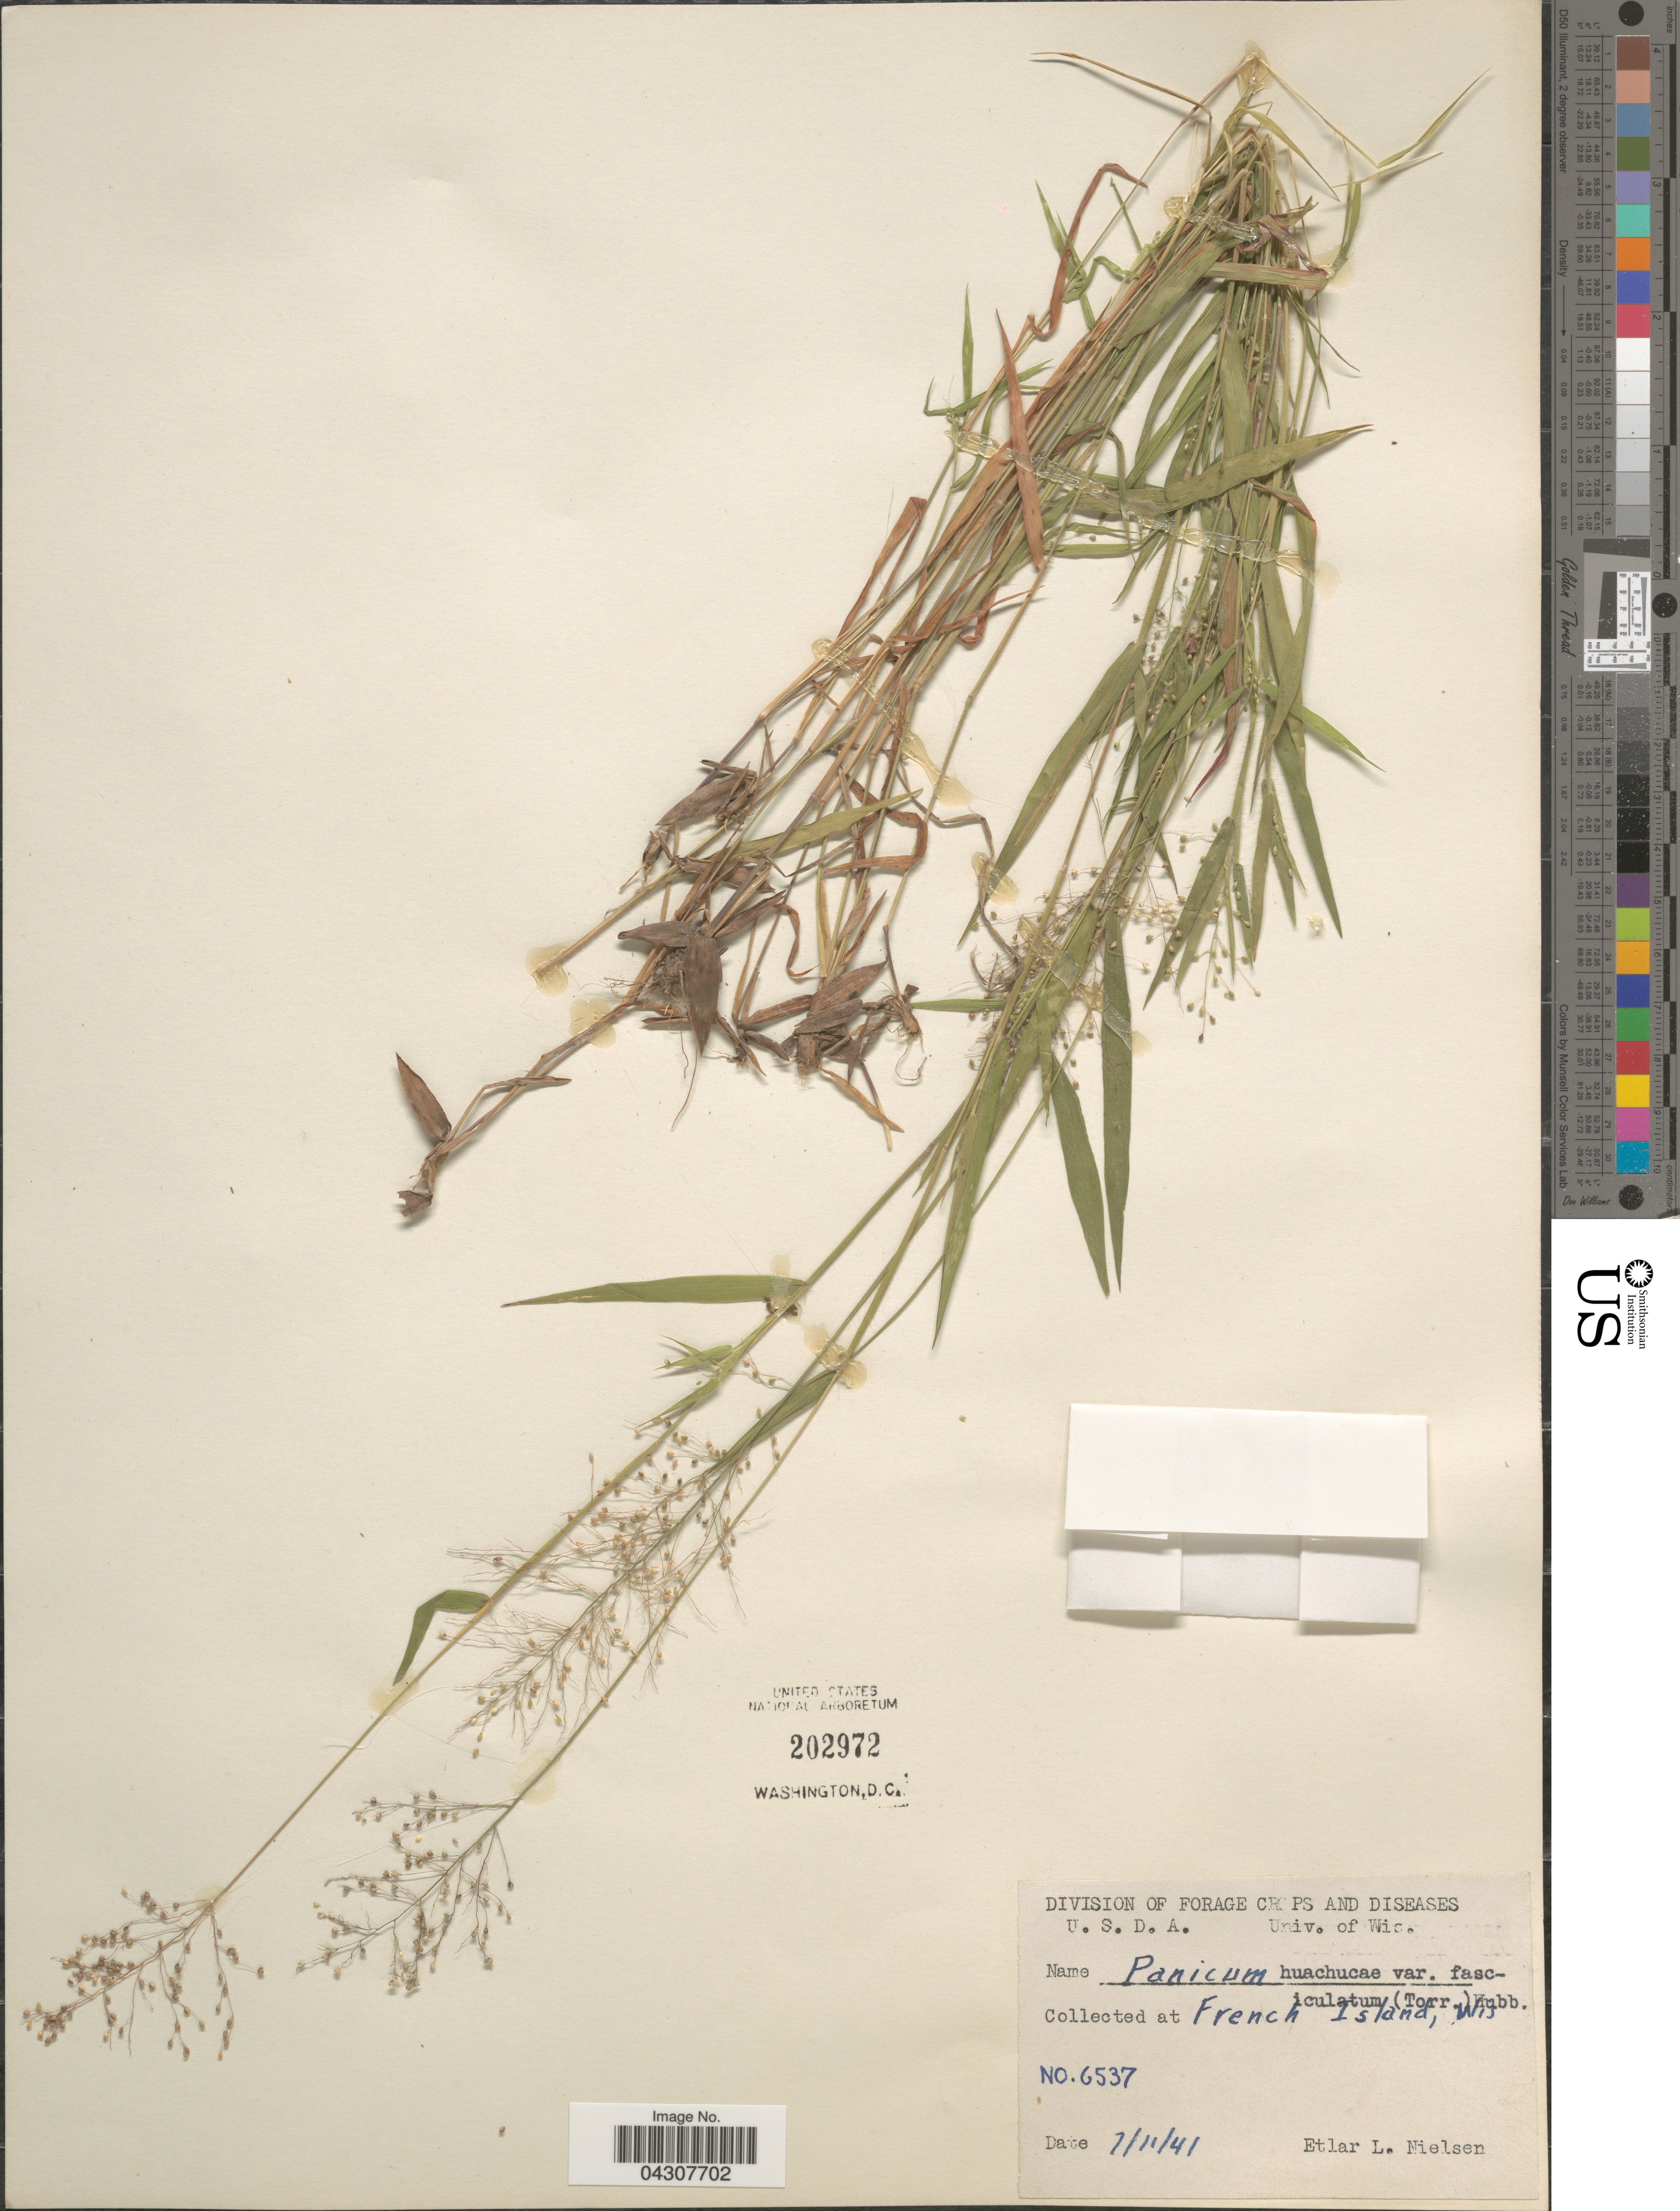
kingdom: Plantae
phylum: Tracheophyta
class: Liliopsida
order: Poales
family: Poaceae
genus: Dichanthelium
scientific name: Dichanthelium acuminatum var. acuminatum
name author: (Sw.) Gould & C.A. Clark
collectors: E. L. Nielsen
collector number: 6537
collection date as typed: Transcribed d/m/y: 7/11/41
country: United States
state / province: Wisconsin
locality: French Island.